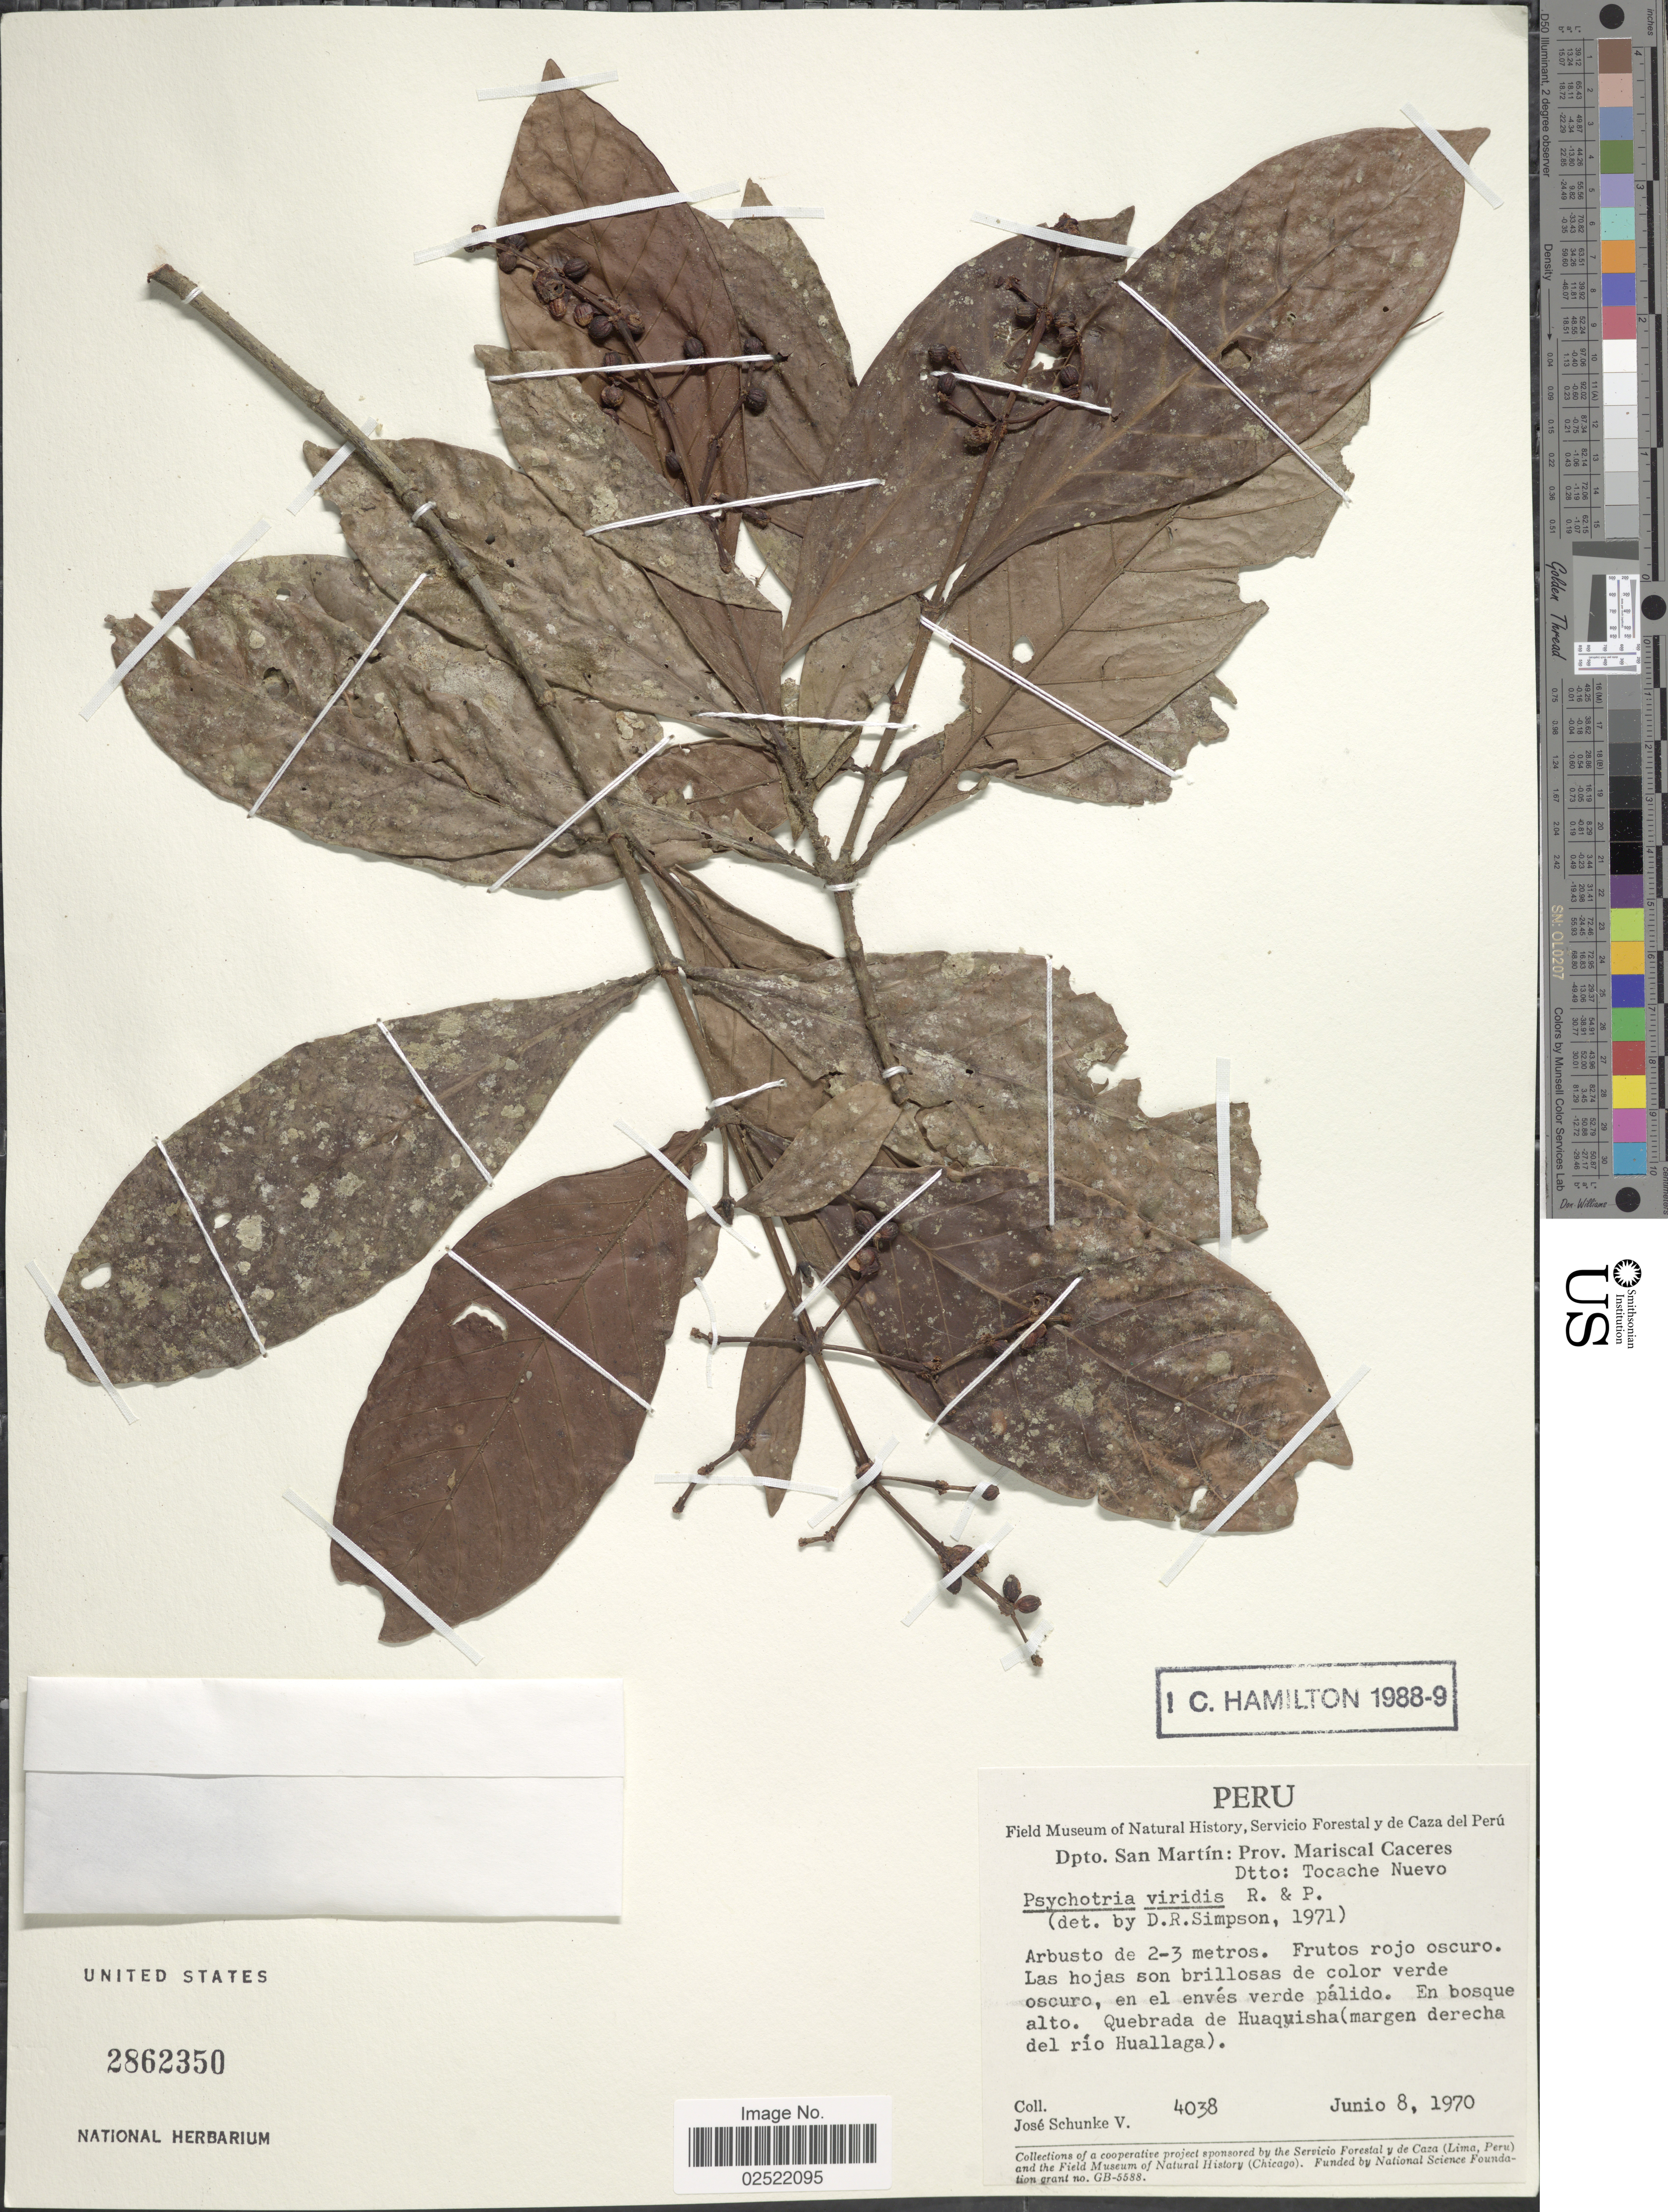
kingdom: Plantae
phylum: Tracheophyta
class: Magnoliopsida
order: Gentianales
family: Rubiaceae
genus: Psychotria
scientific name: Psychotria viridis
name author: Ruiz & Pav.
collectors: J. Schunke Vigo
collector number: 4038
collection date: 1970-06-08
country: Peru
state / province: San Martín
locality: Prov. Mariscal Caceres. Dtto: Tocache Nuevo. Quebrada de Huaquisha (margen derecha del rio Huallaga)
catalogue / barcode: US 2862350